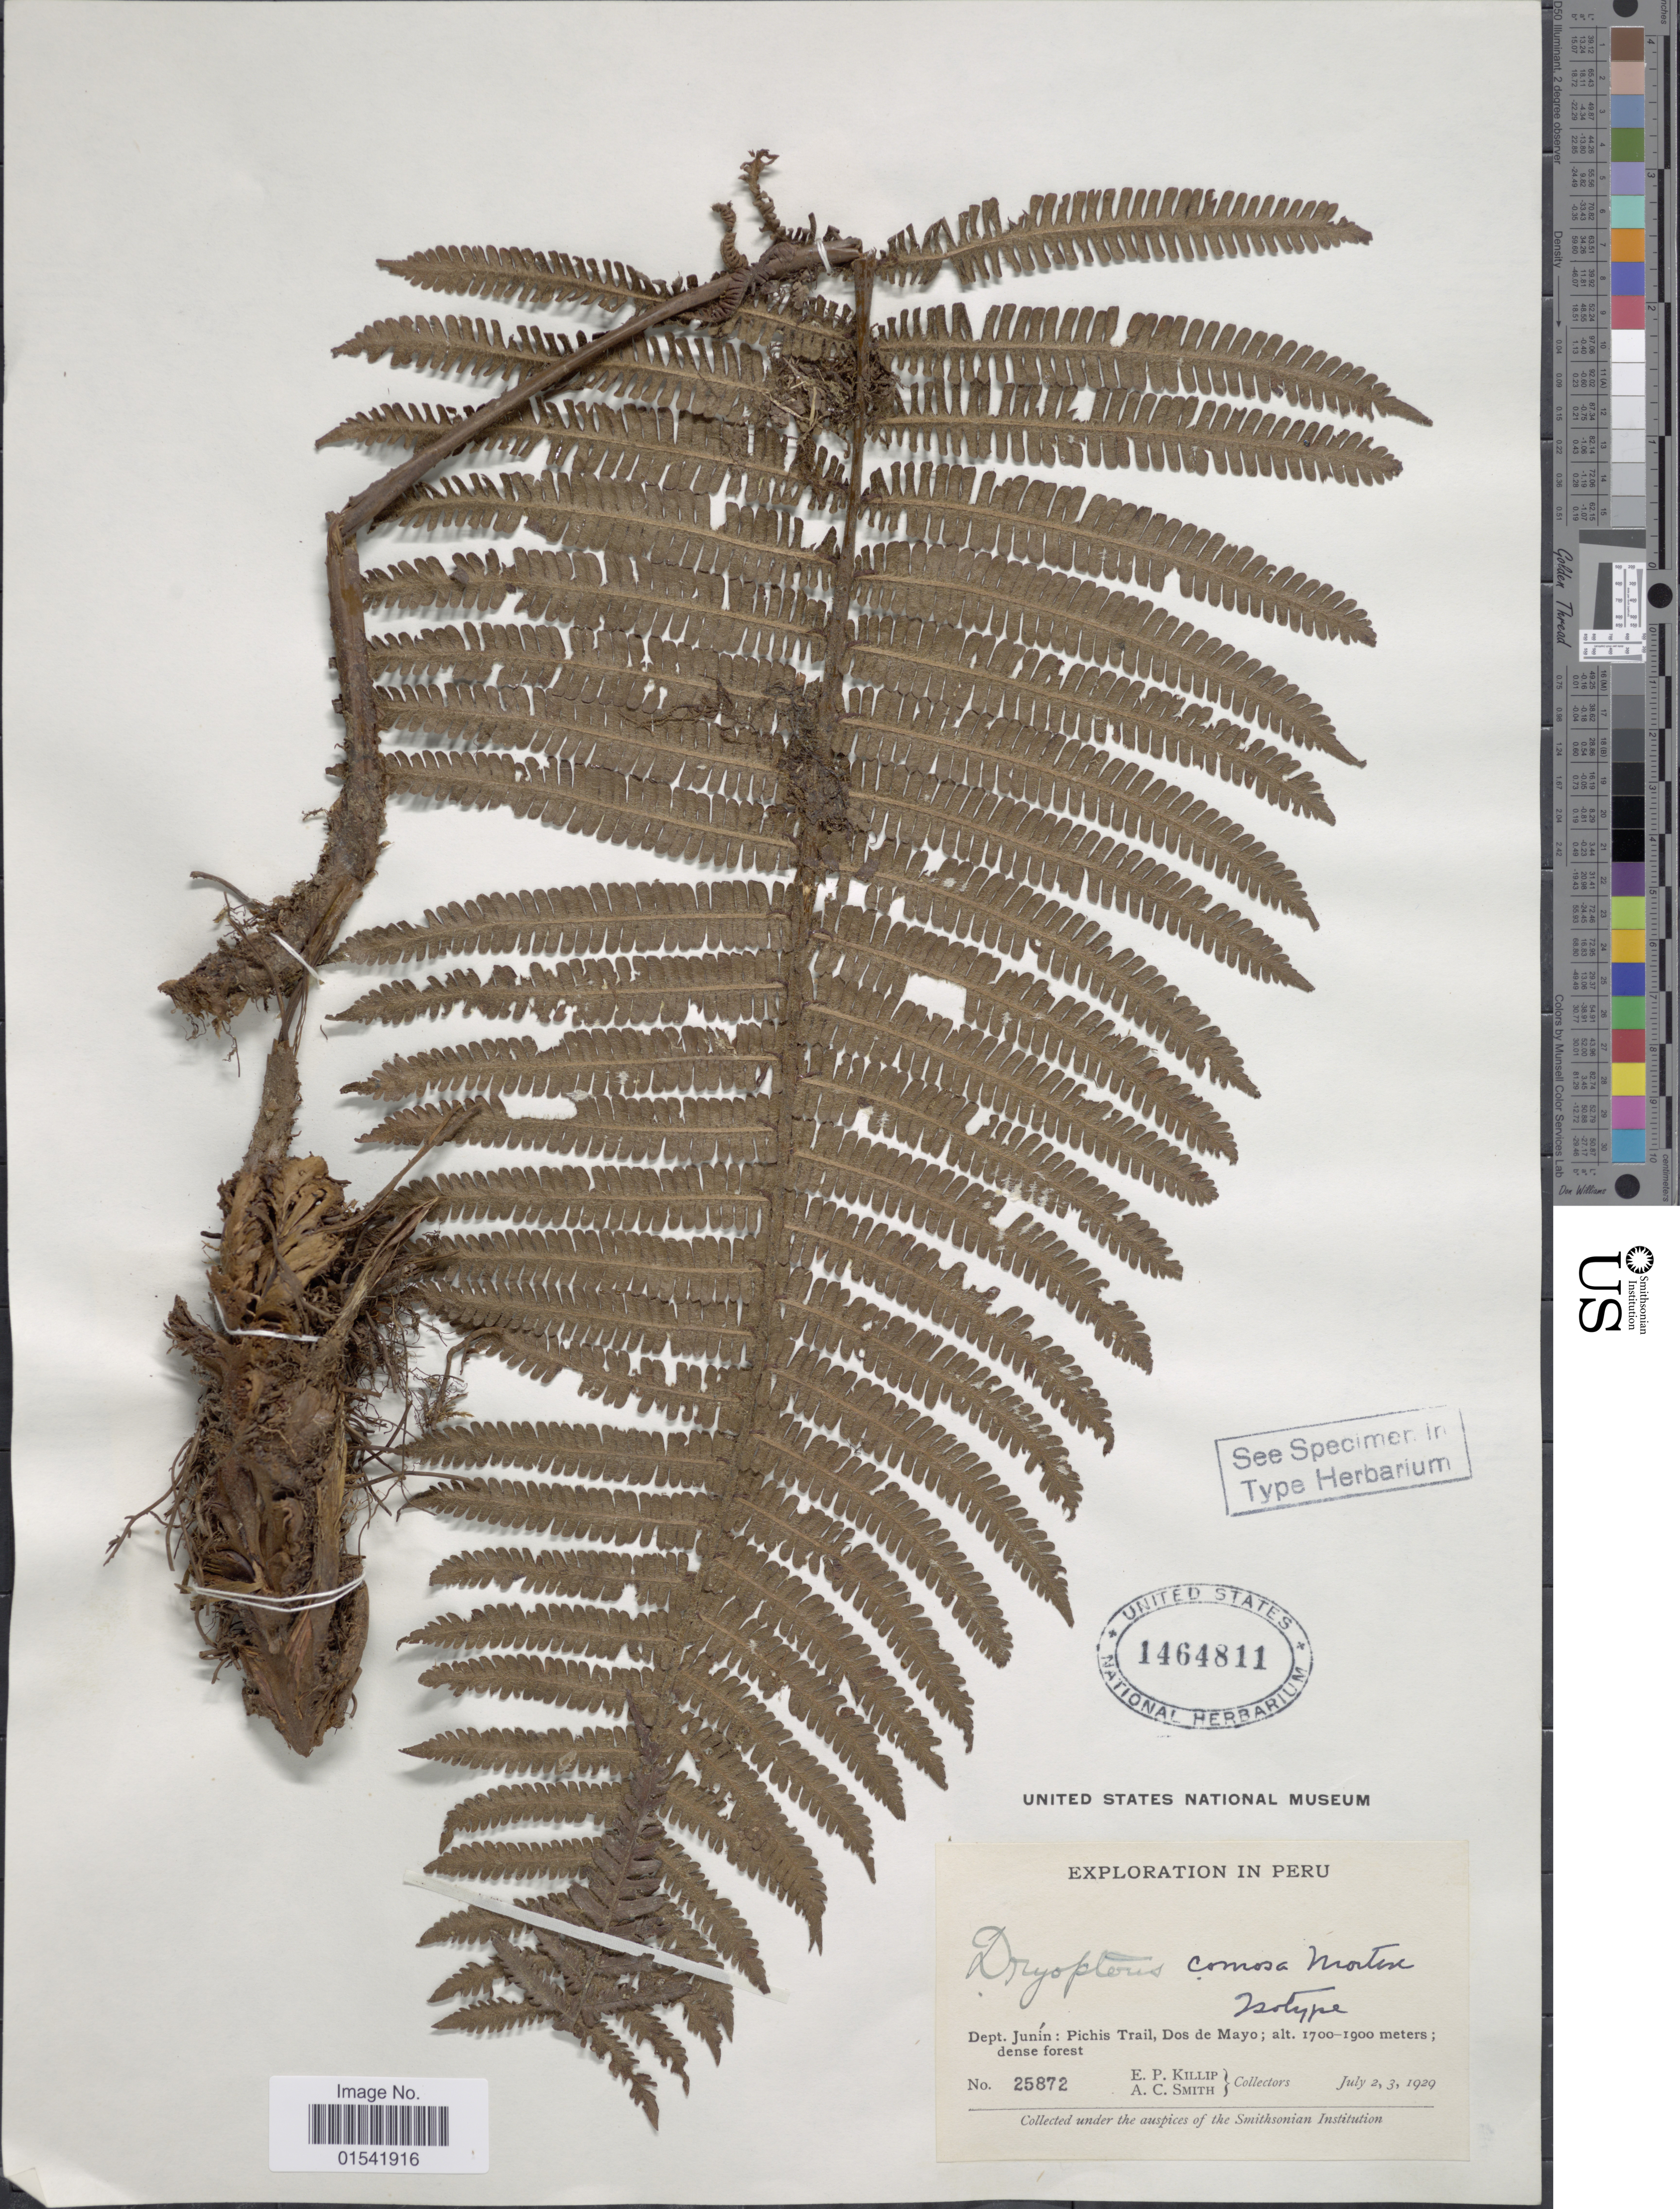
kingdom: Plantae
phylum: Tracheophyta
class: Polypodiopsida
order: Polypodiales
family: Thelypteridaceae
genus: Steiropteris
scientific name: Steiropteris comosa (C.V. Morton) comb. nov., ined. 2015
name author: (C.V. Morton)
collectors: E. P. Killip & A. C. Smith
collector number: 25872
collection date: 1929-07-02/1929-07-03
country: Peru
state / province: Junín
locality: Pichis Trail, Dos de Mayo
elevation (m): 1700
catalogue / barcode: US 1464811